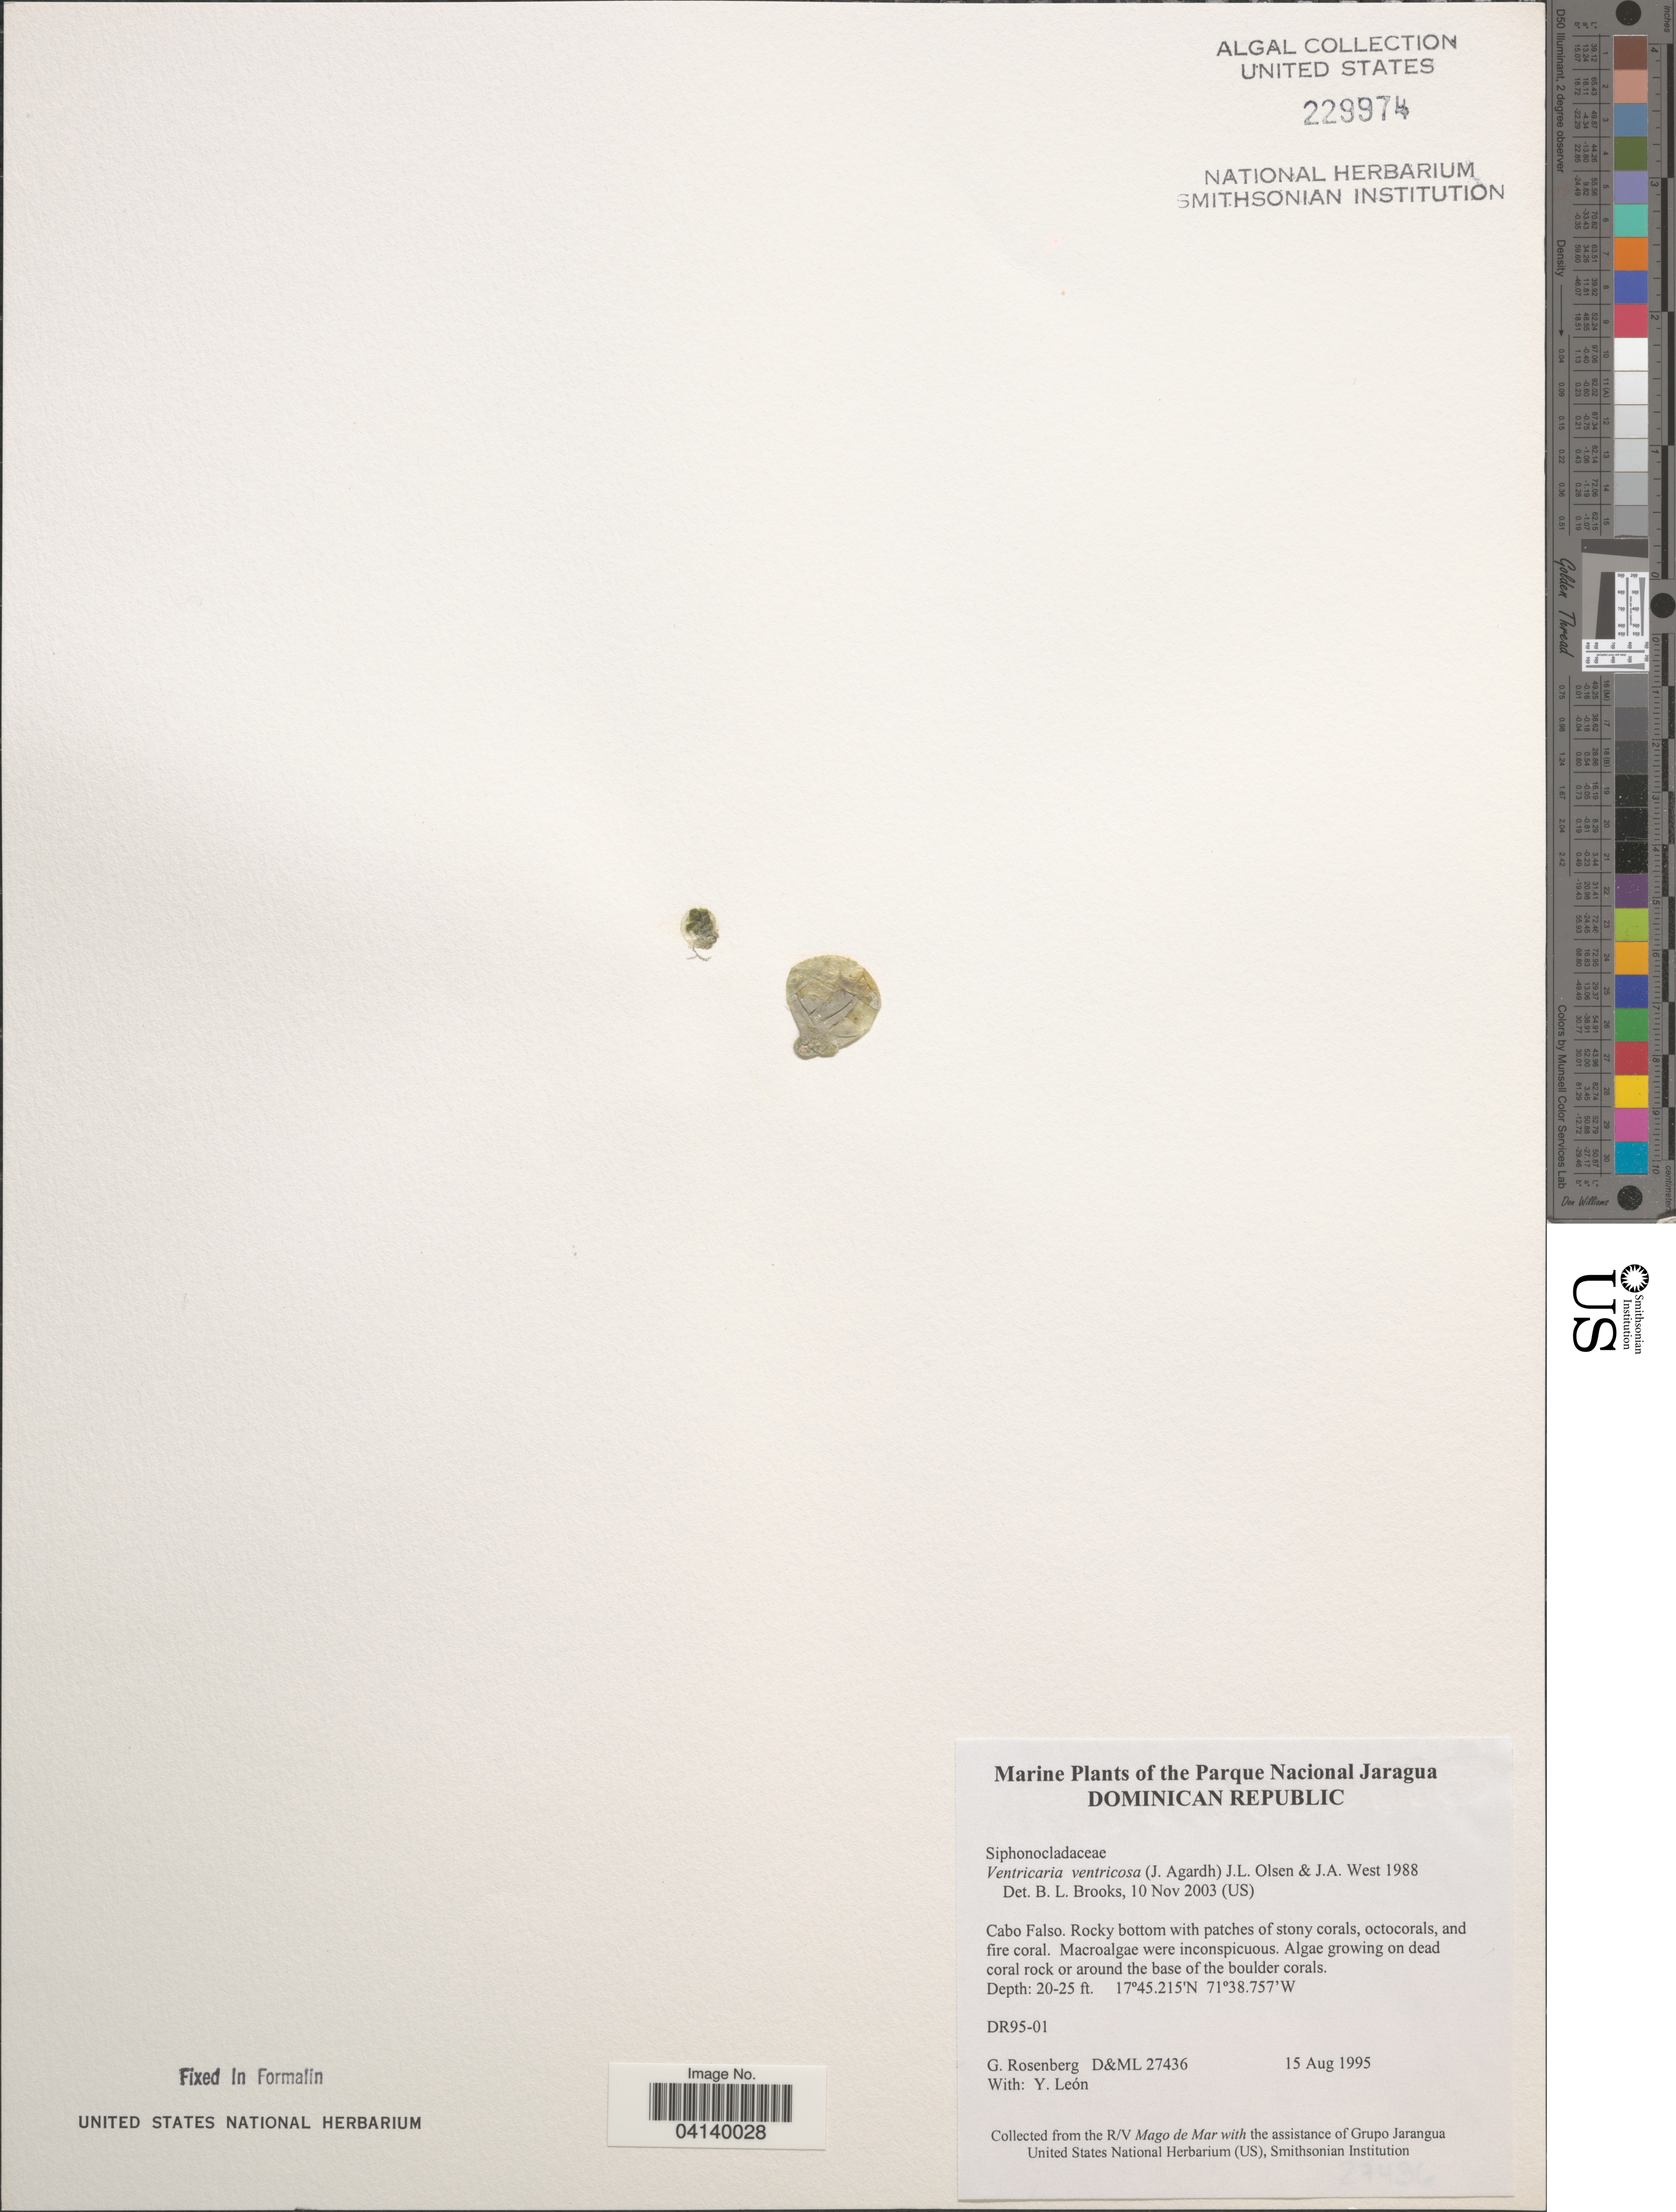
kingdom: Plantae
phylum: Chlorophyta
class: Ulvophyceae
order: Siphonocladales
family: Valoniaceae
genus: Valonia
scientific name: Valonia ventricosa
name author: J. Agardh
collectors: G. Rosenberg & Y. León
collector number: D&ML27436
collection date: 1995-08-15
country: Dominican Republic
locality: Parque Nacional Jaragua. Cabo Falso.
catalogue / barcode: US 229974